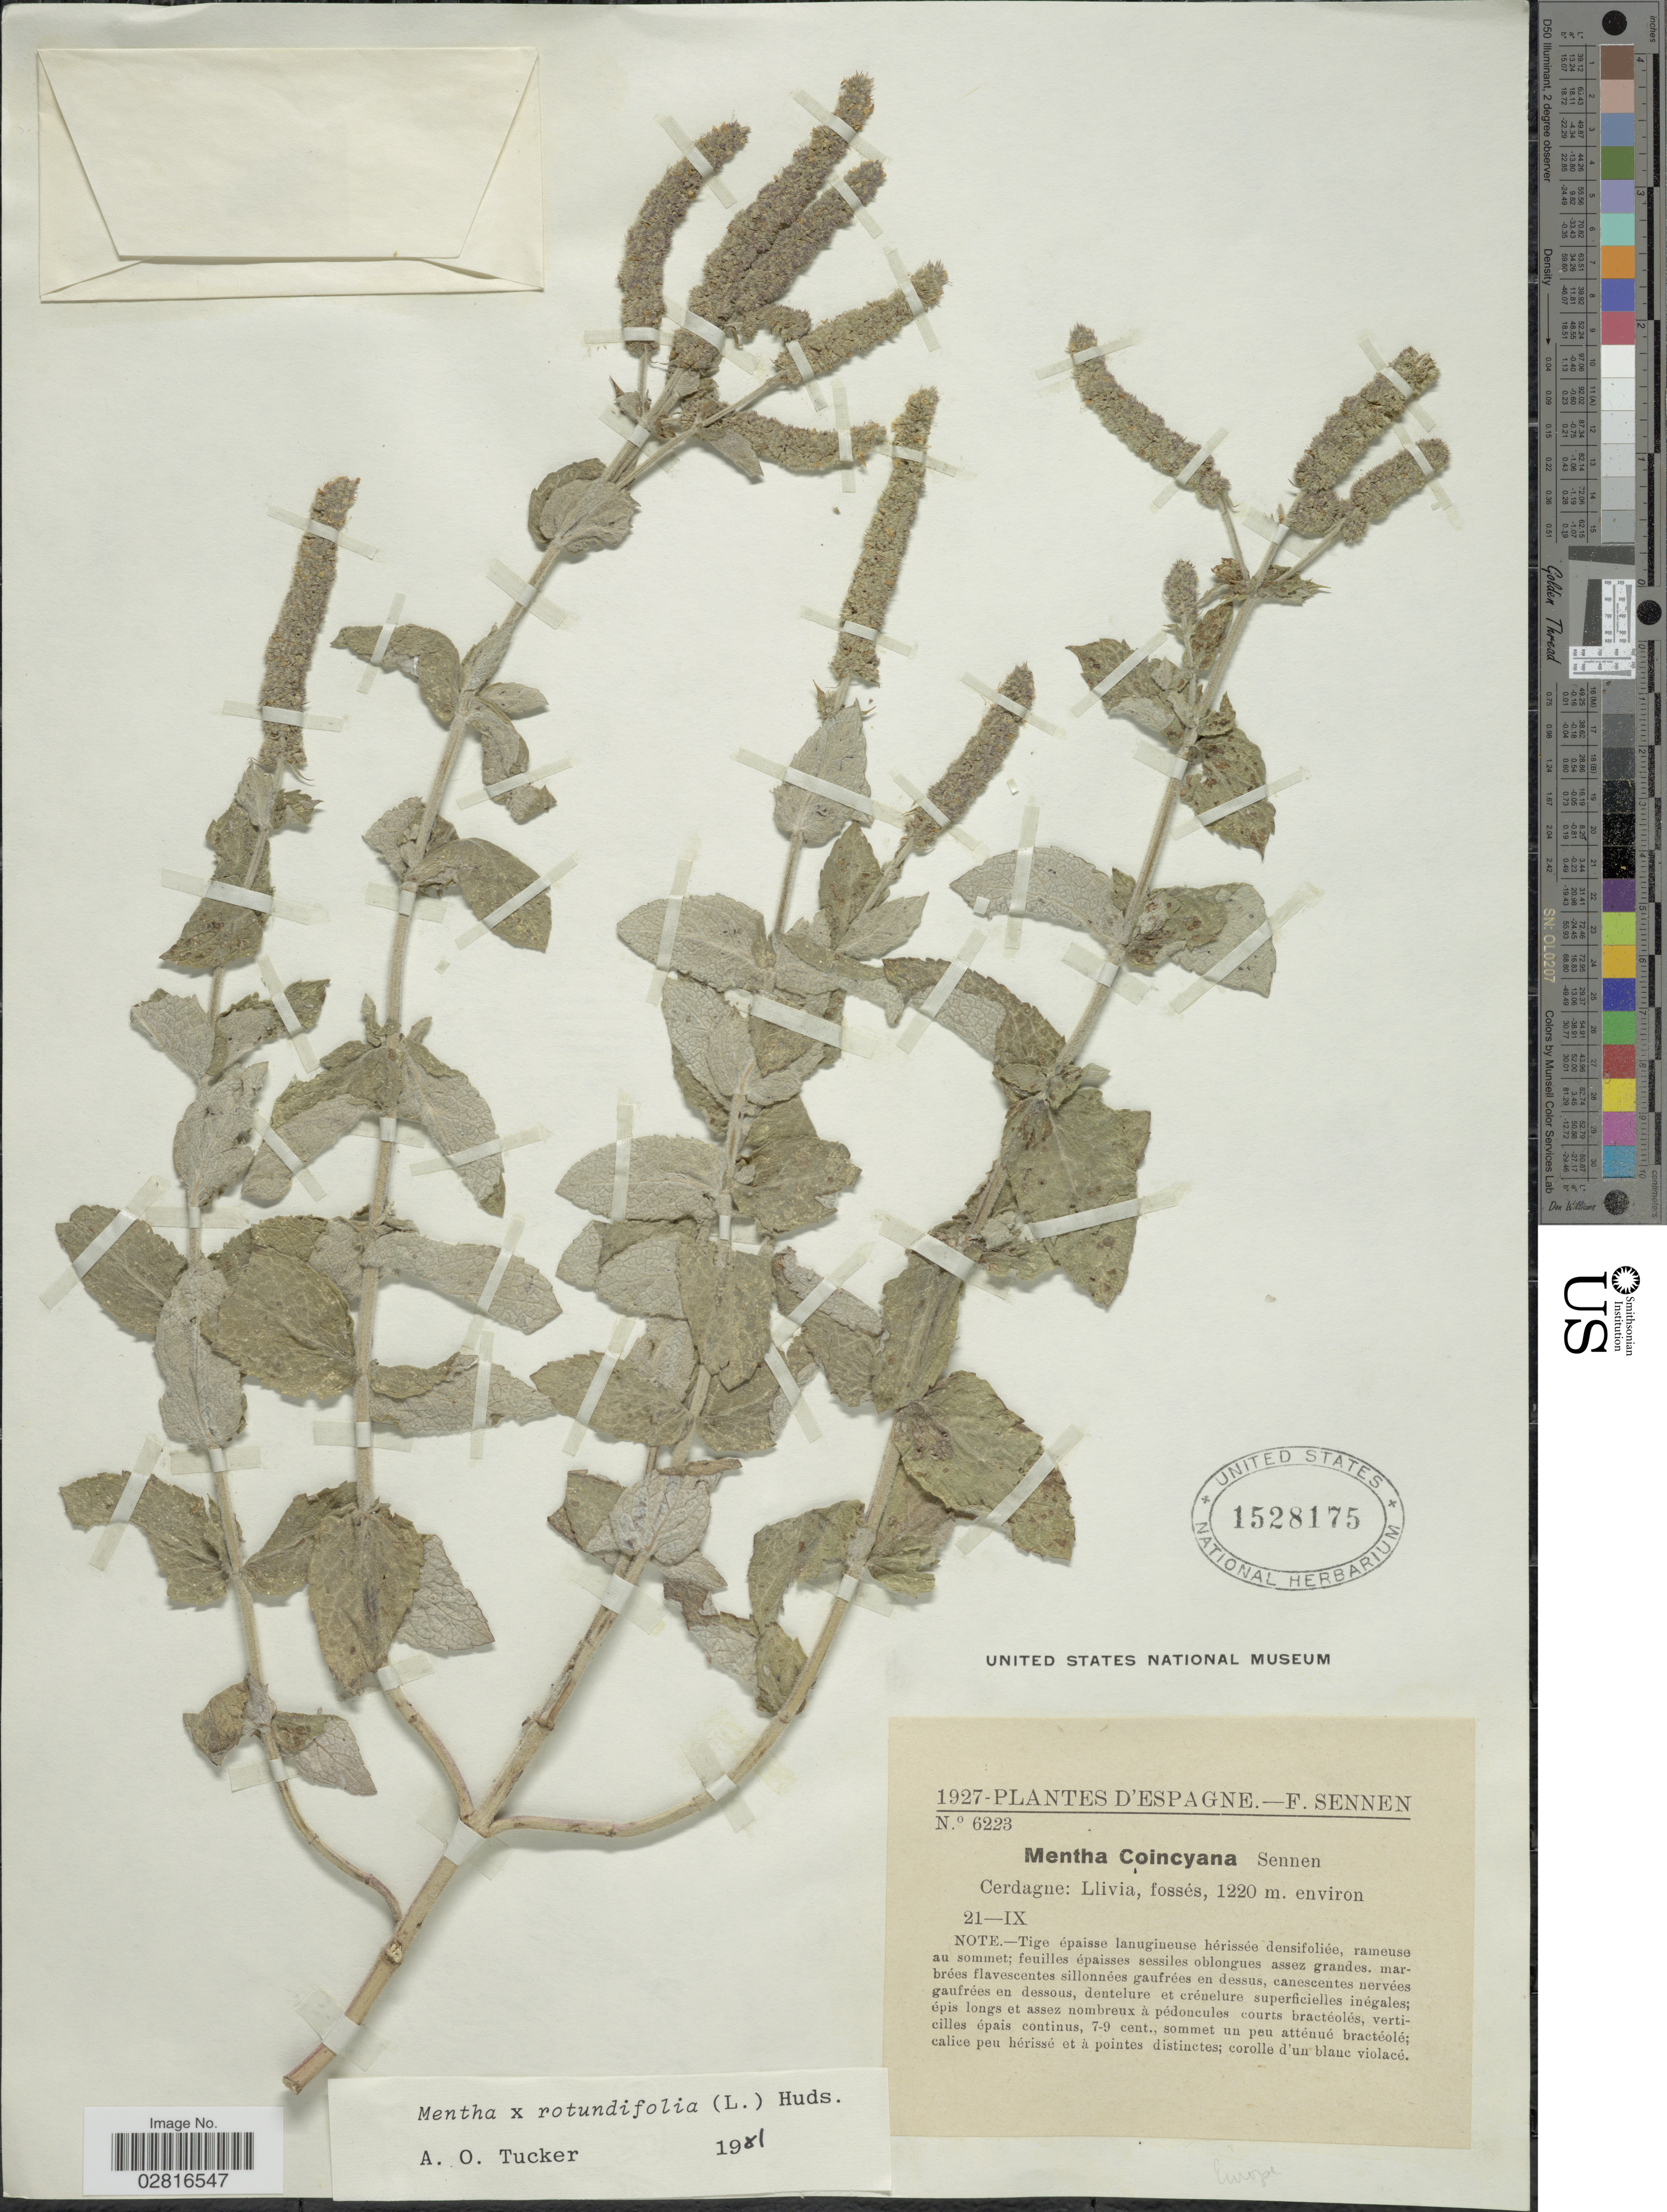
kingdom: Plantae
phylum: Tracheophyta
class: Magnoliopsida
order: Lamiales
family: Lamiaceae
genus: Mentha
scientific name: Mentha rotundifolia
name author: (L.) Huds.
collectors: E. Sennen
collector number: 6223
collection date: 1927-09-21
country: Spain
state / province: Islas Baleares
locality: Cerdagne: Llivia, fossés.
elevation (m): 1220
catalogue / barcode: US 1528175